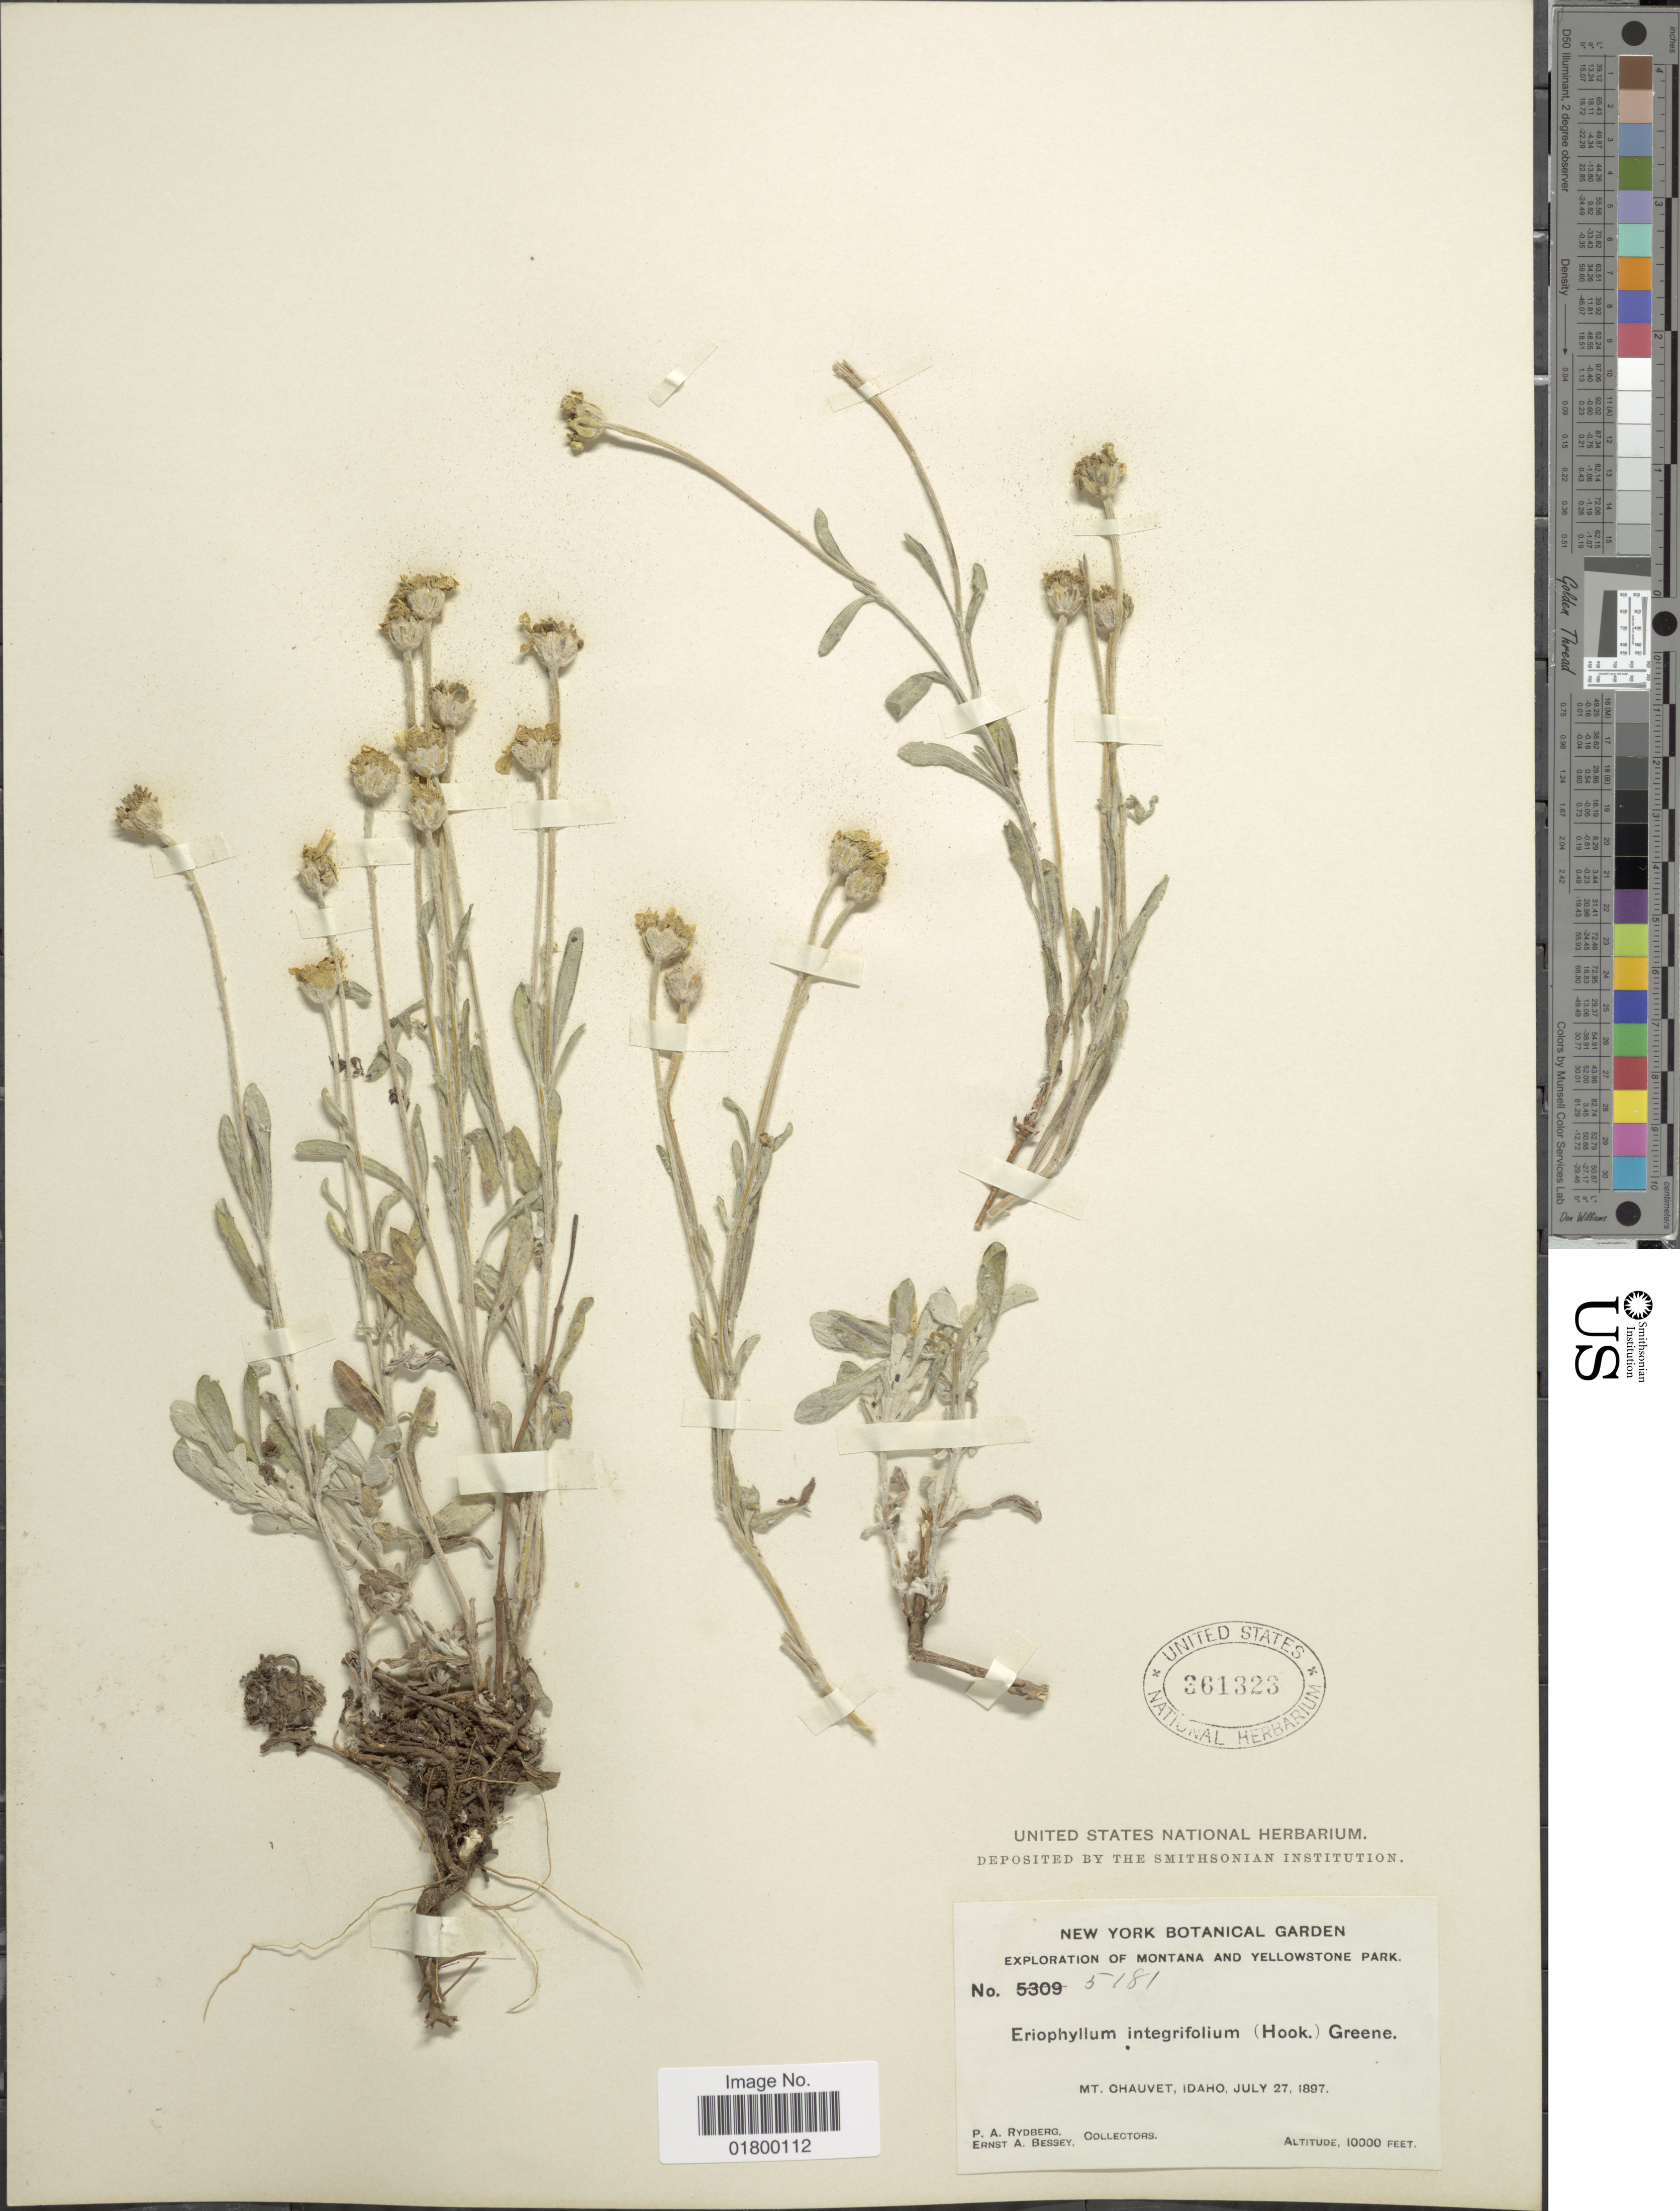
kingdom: Plantae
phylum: Tracheophyta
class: Magnoliopsida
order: Asterales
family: Asteraceae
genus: Eriophyllum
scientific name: Eriophyllum integrifolium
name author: (Hook.) Greene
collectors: P. A. Rydberg & E. A. Bessey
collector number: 5181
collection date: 1897-07-27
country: United States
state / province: Idaho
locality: Montana and Yellowstone Pakl, Mt. Chauvet, Idaho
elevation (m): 3048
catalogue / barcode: US 361323